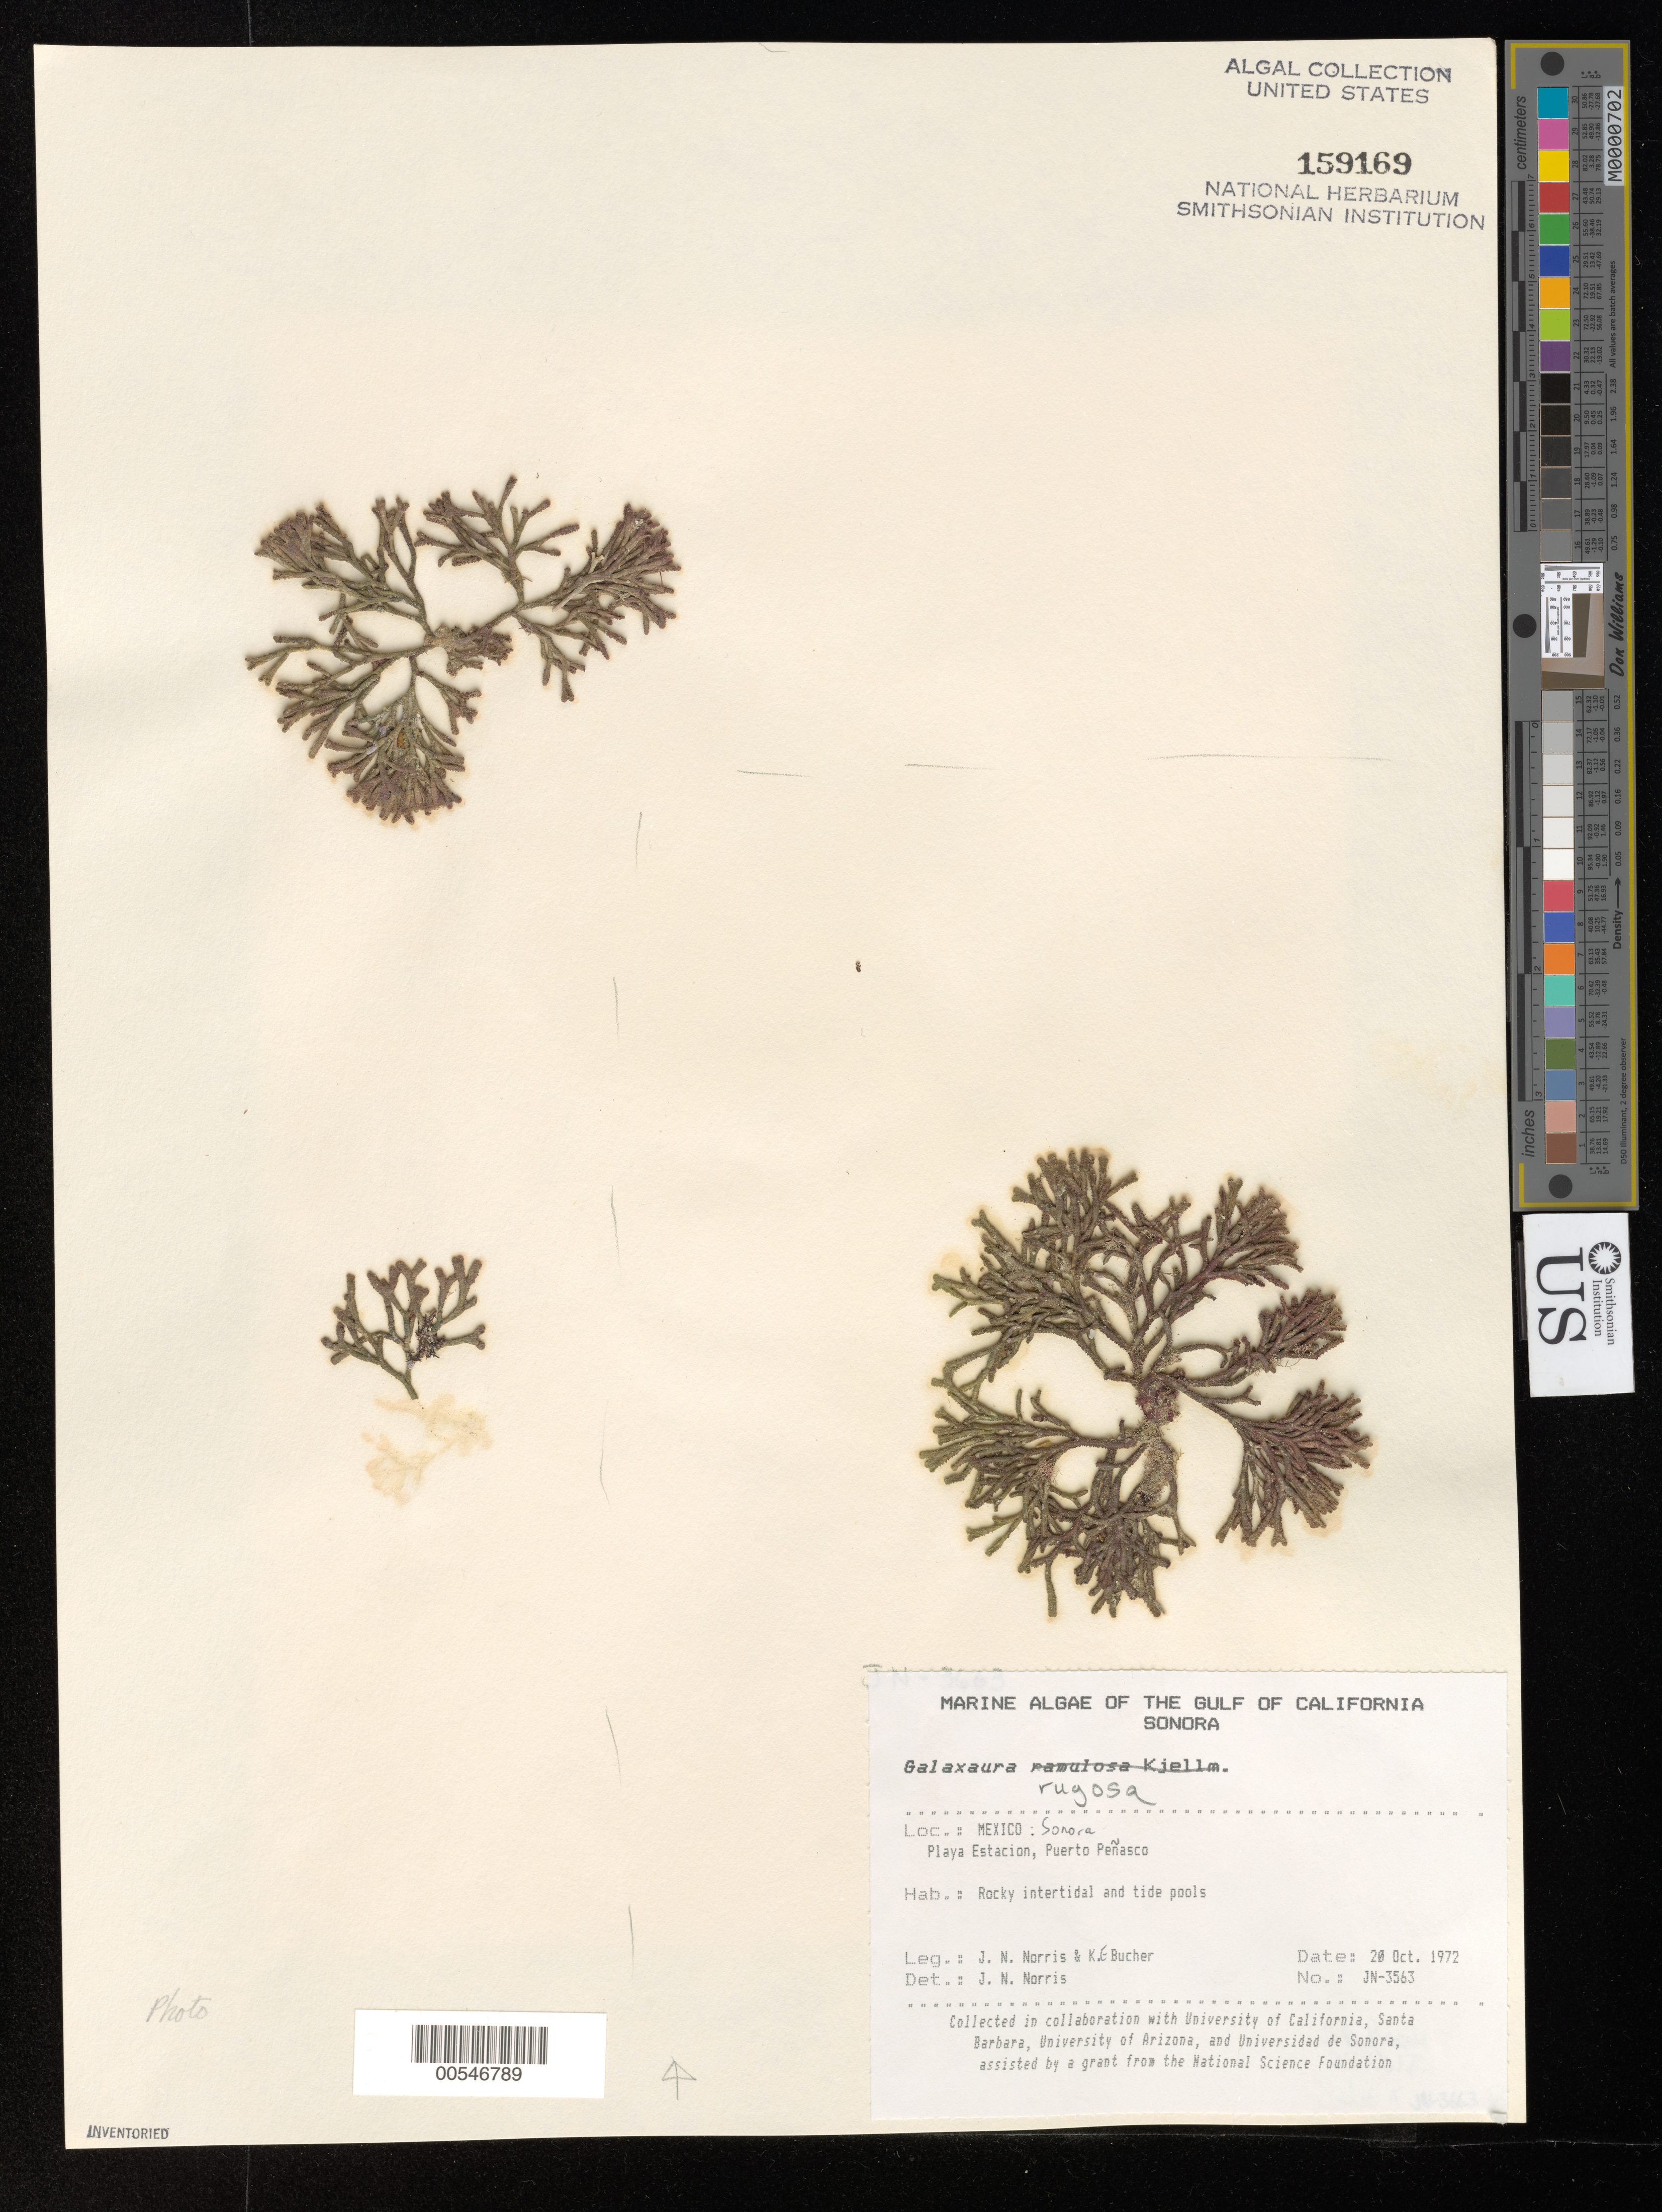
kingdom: Plantae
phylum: Rhodophyta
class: Florideophyceae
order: Nemaliales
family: Galaxauraceae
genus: Galaxaura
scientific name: Galaxaura ramulosa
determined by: Norris, James N.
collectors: J. N. Norris & K. E. Bucher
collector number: JN-3563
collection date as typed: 20 Oct 1972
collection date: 1972-10-20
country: Mexico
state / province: Sonora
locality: Playa Estacion, Puerto Penasco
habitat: Rocky intertidal and tide pools.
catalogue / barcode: US 159169